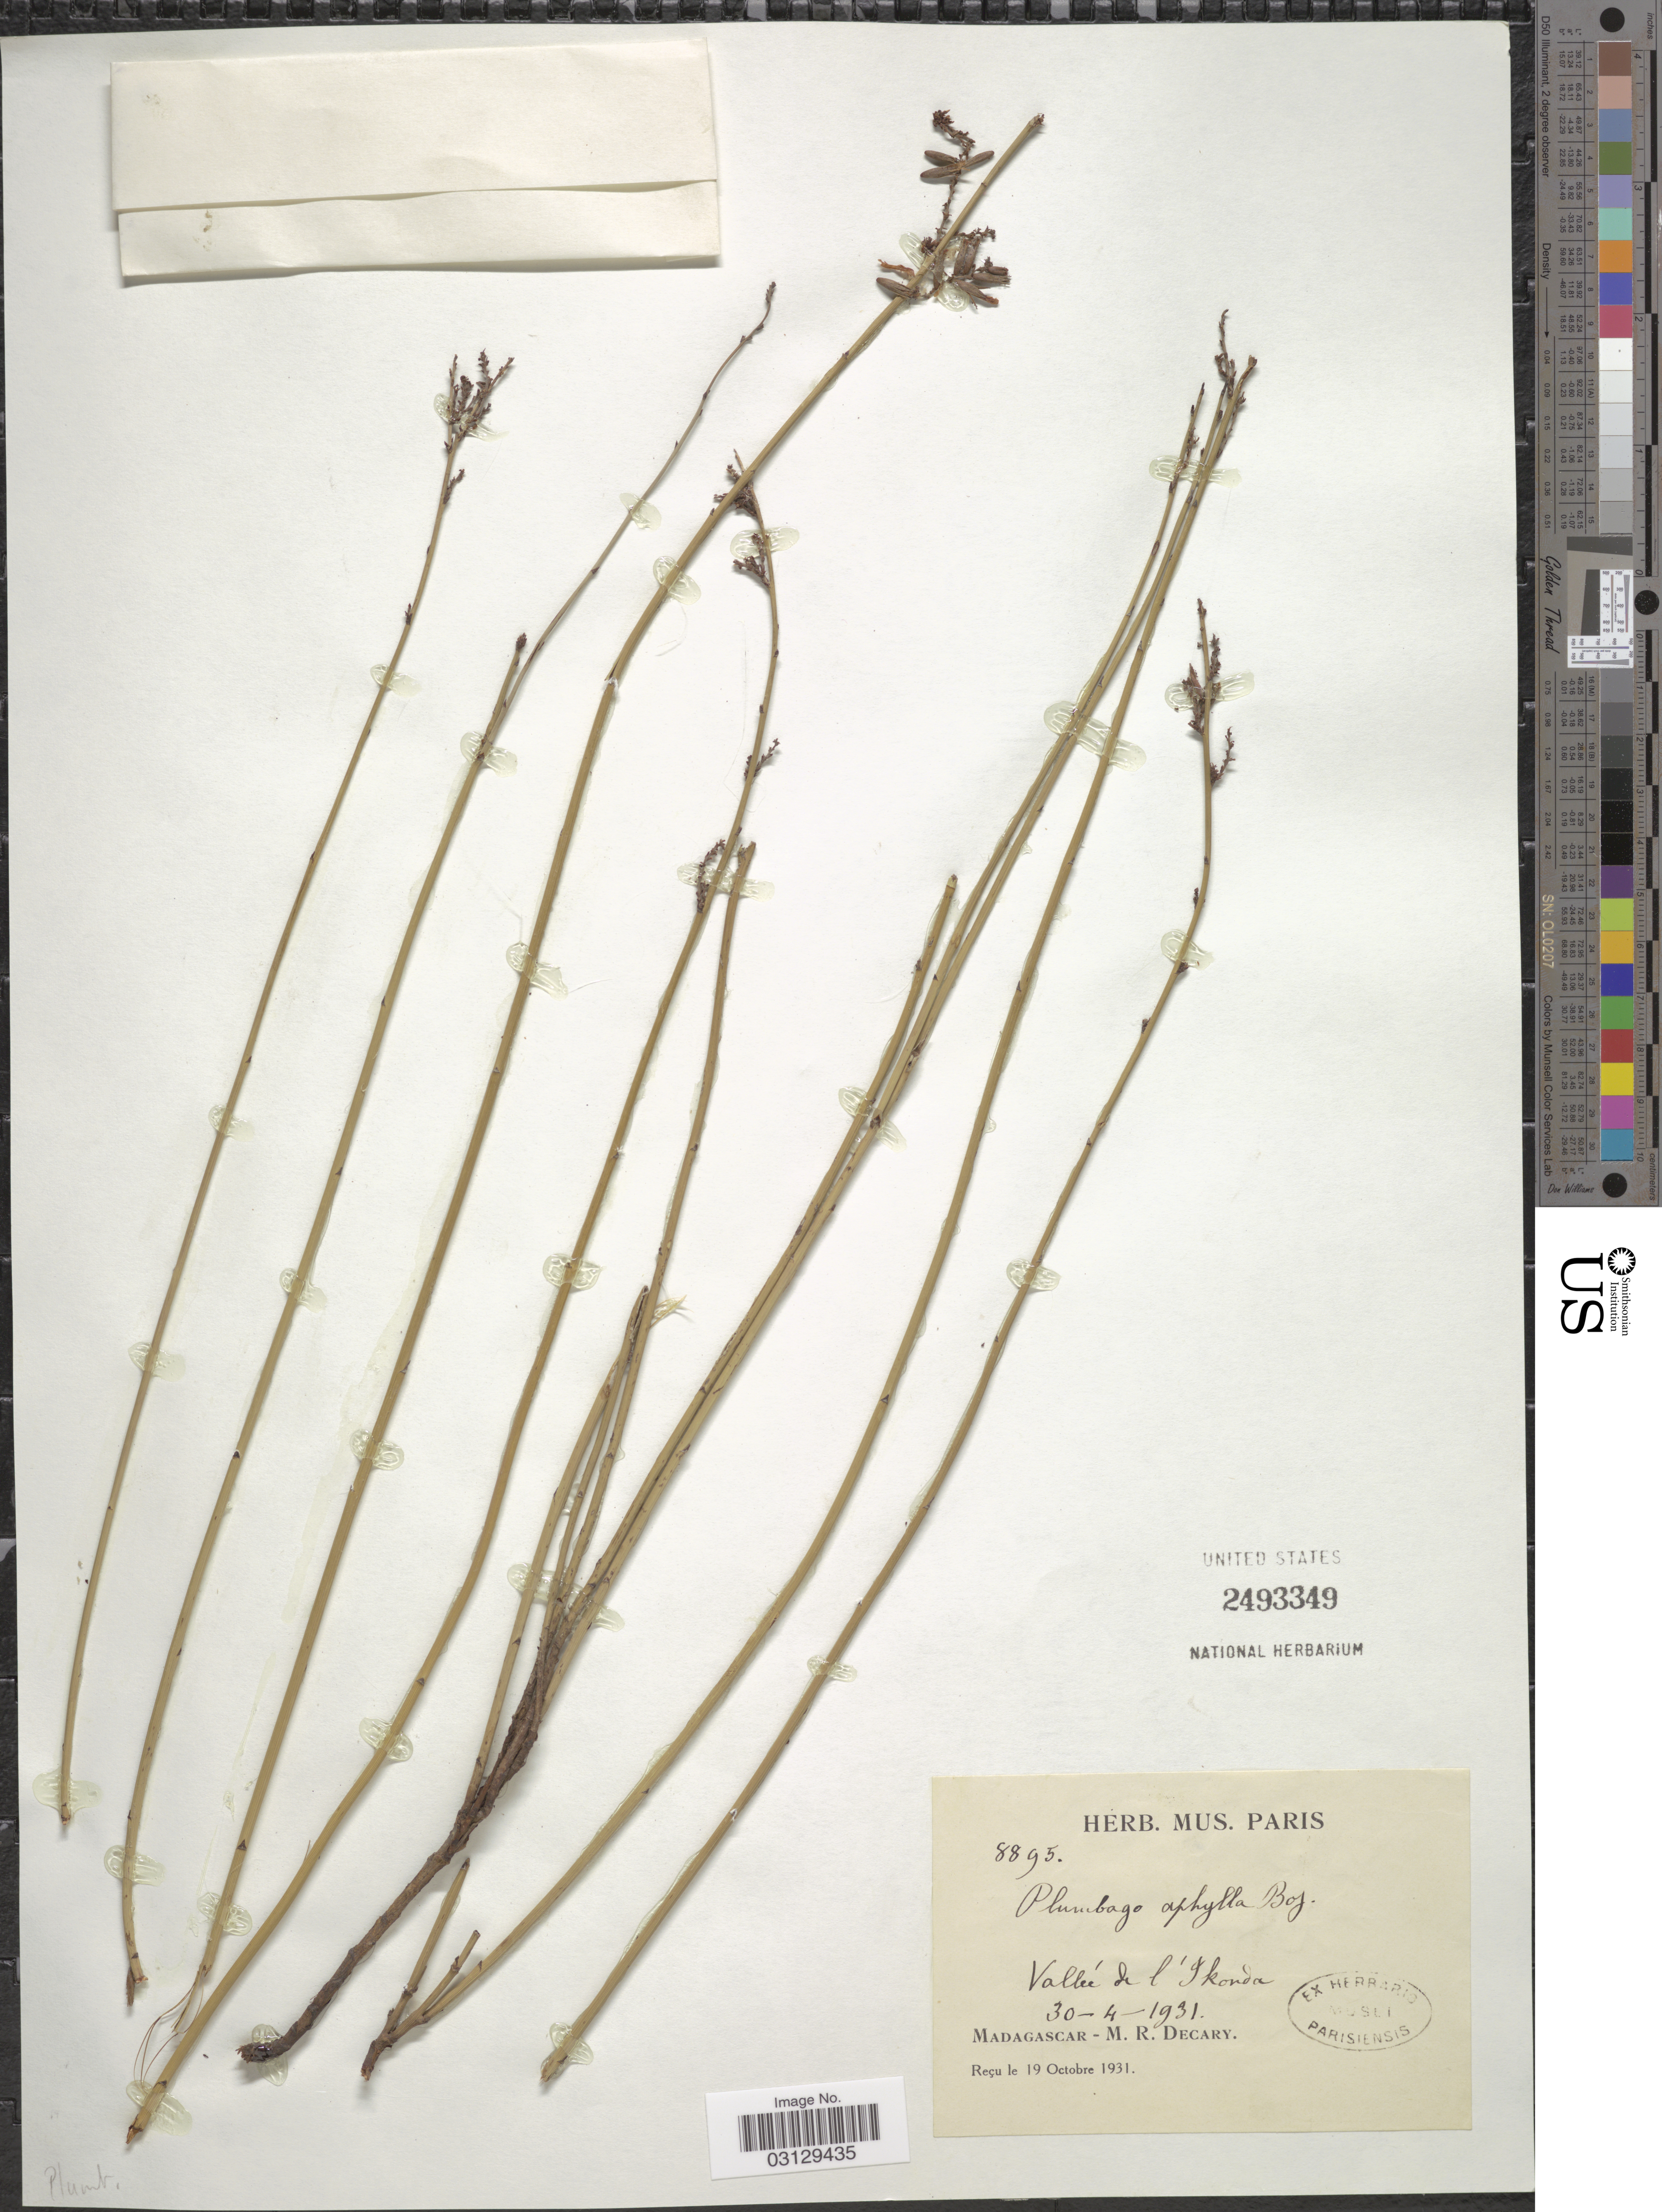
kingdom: Plantae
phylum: Tracheophyta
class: Magnoliopsida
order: Caryophyllales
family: Plumbaginaceae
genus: Plumbago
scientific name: Plumbago aphylla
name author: Bojer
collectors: R. Decary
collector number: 8895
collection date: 1931-04-30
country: Madagascar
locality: Vallée de l'Ikonda.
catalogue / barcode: US 2493349